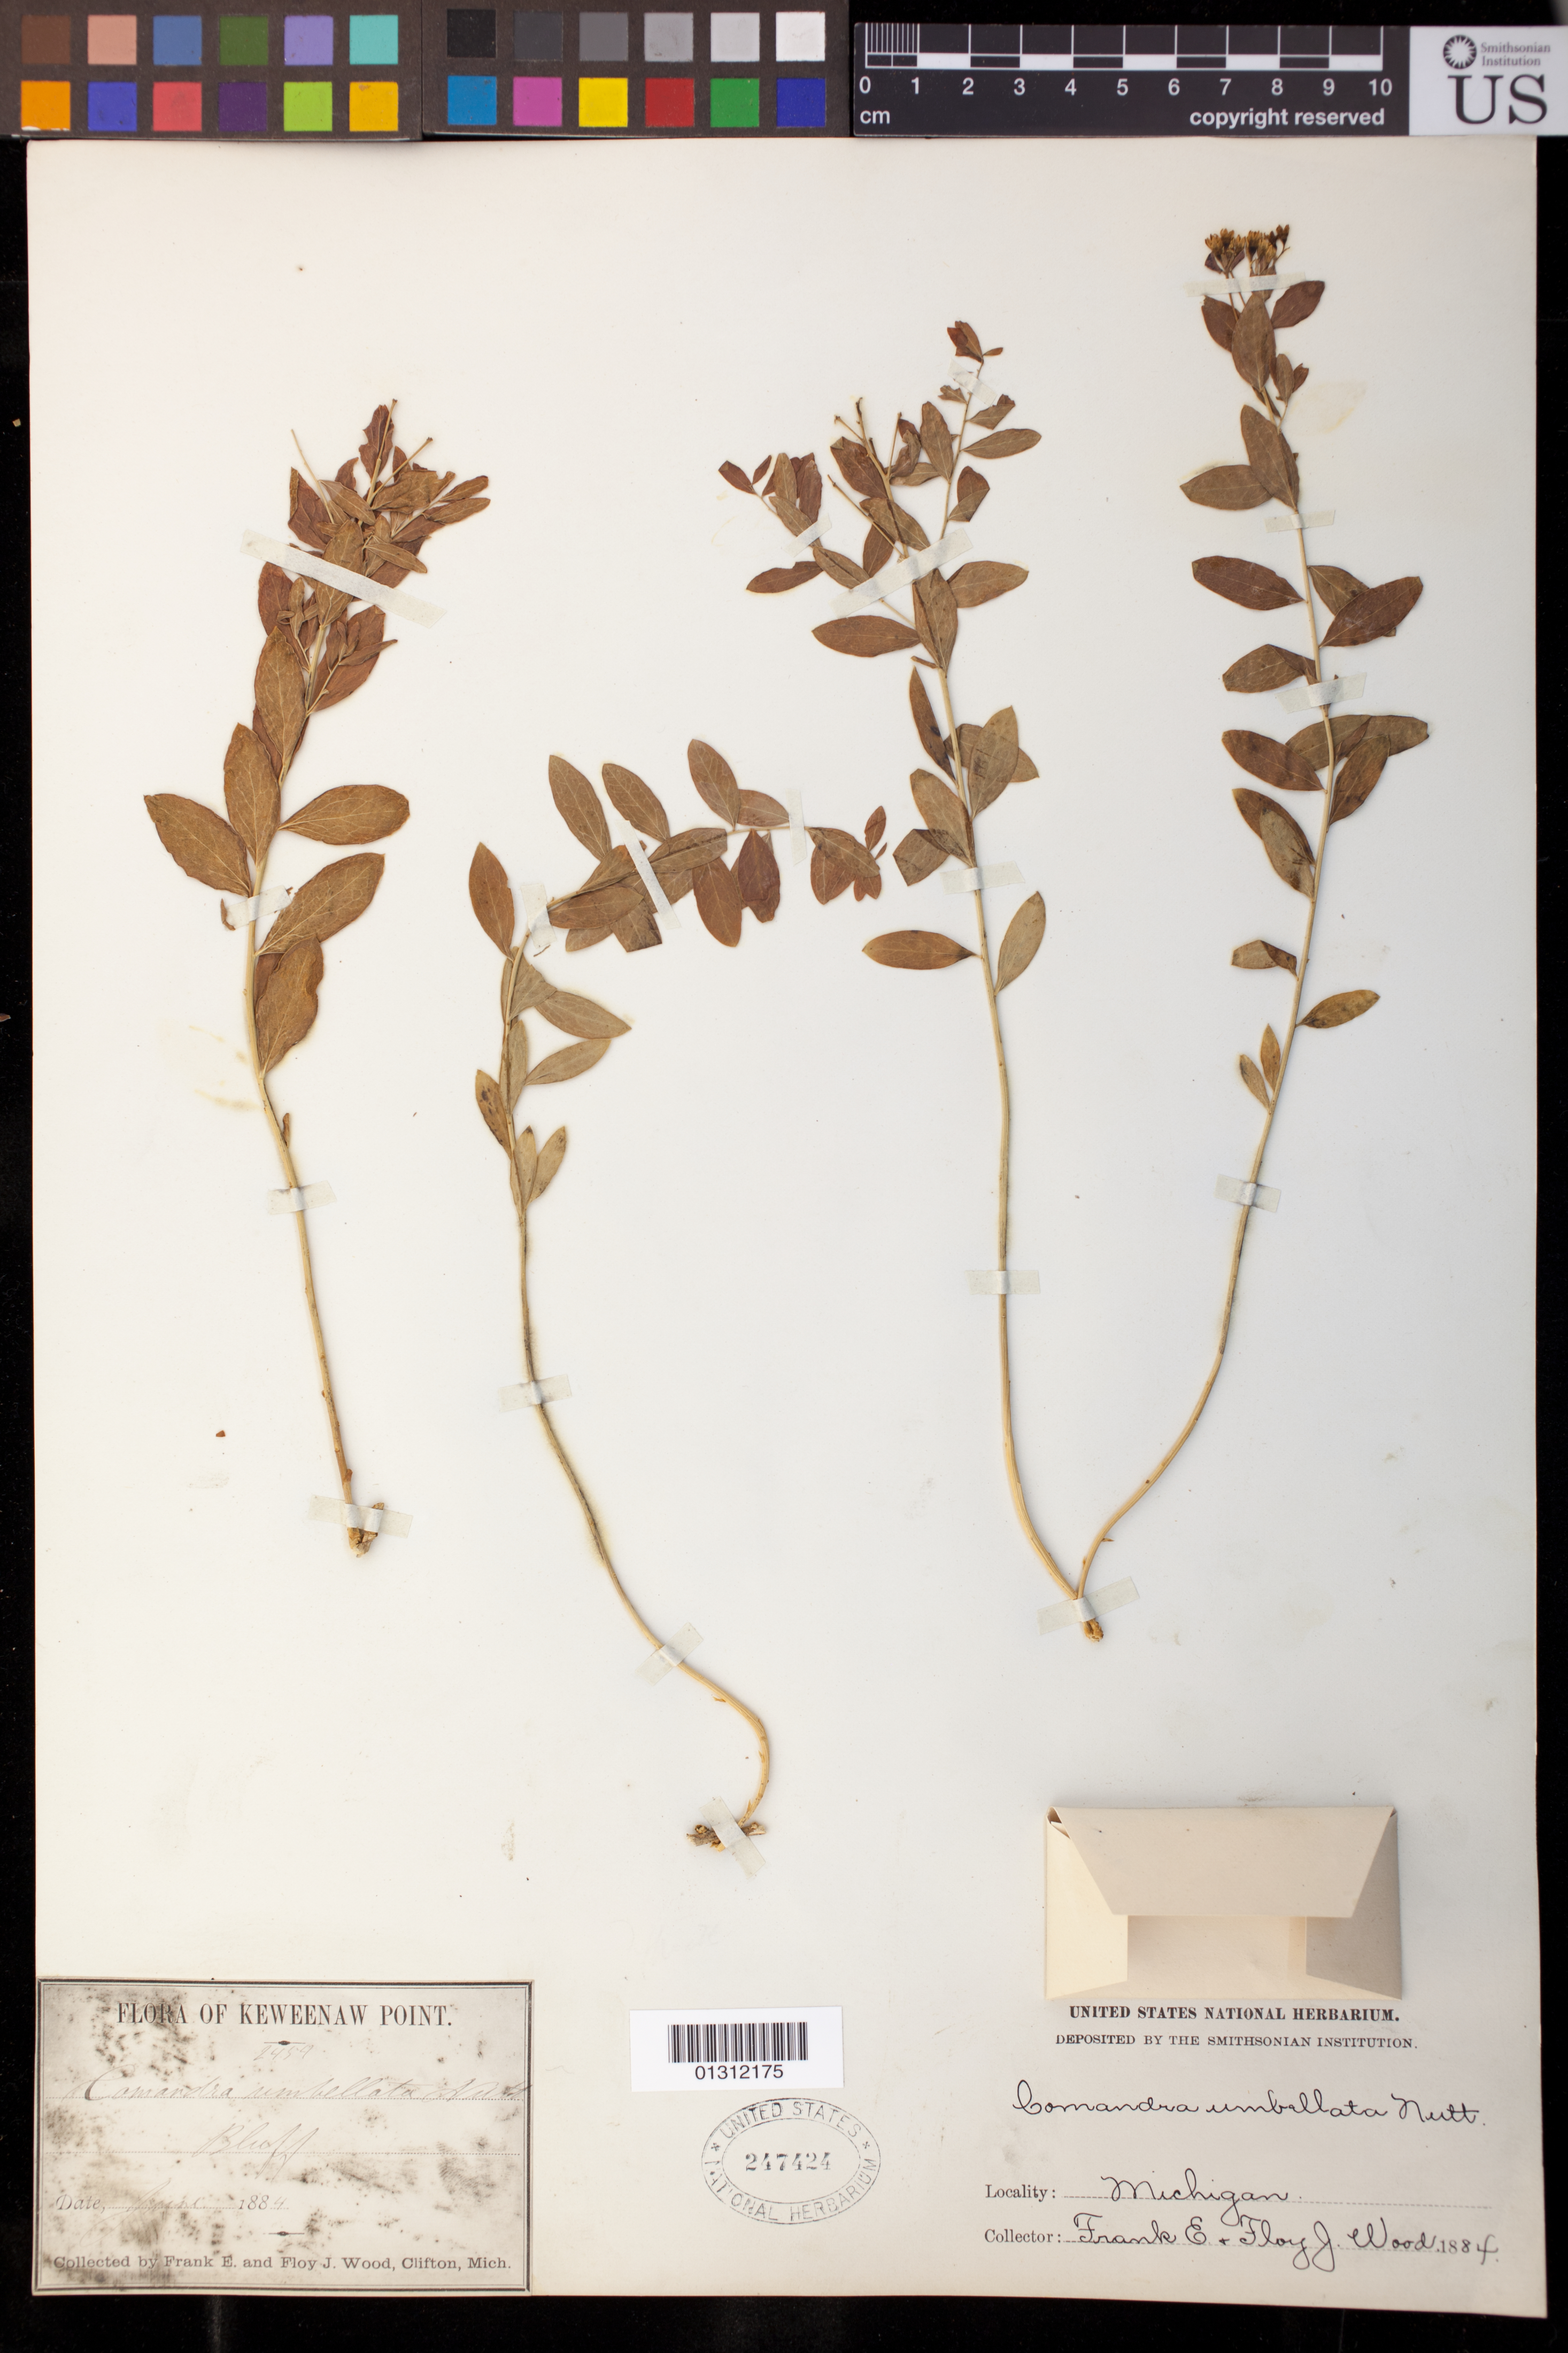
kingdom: Plantae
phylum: Tracheophyta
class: Magnoliopsida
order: Santalales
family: Comandraceae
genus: Comandra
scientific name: Comandra umbellata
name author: (L.) Nutt.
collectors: F. Wood & F. Wood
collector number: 2454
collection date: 1884-06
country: United States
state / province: Michigan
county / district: Keweenaw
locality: Keweenaw Point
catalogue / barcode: US 247424